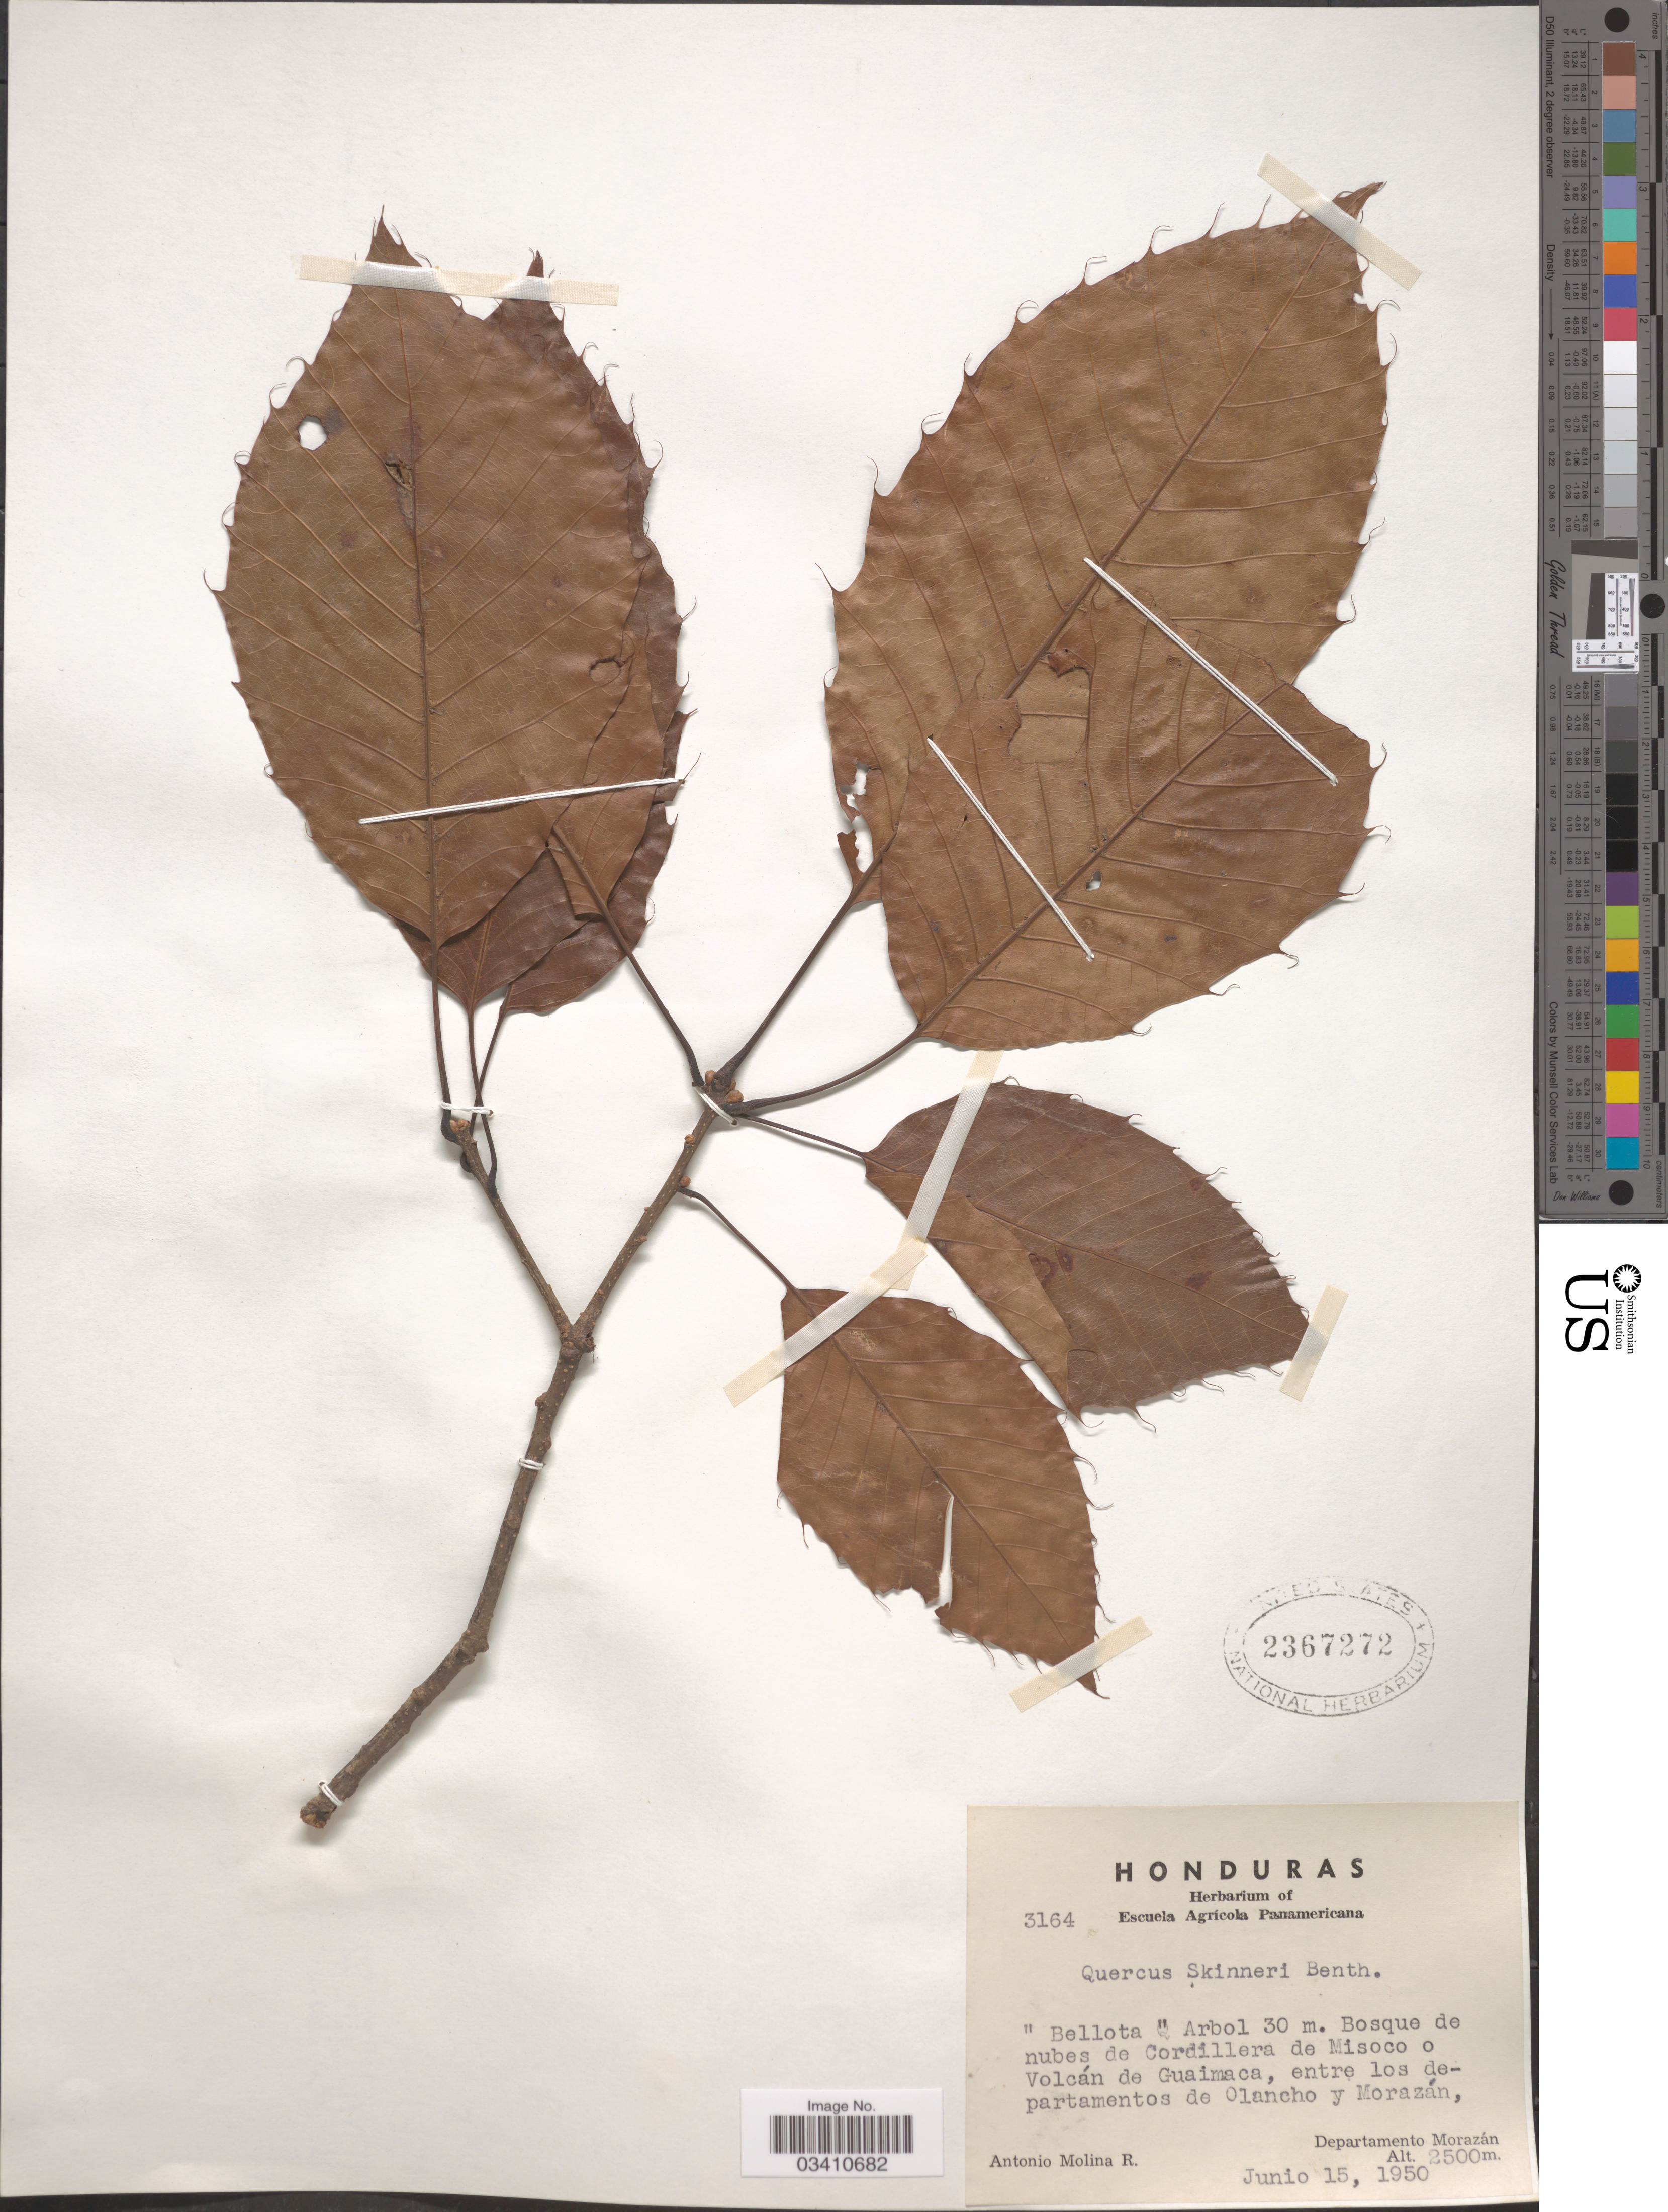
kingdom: Plantae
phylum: Tracheophyta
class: Magnoliopsida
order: Fagales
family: Fagaceae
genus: Quercus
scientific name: Quercus skinneri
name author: Benth.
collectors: A. Molina R.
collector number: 3164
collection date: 1950-06-15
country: Honduras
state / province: Fco. Morazán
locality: Bosque de nubes de Cordillera de Misoco o Volcán de Guaimaca, entre los departamentos de Olancho y Morazán, Departamento Morazán.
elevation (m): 2500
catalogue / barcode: US 2367272